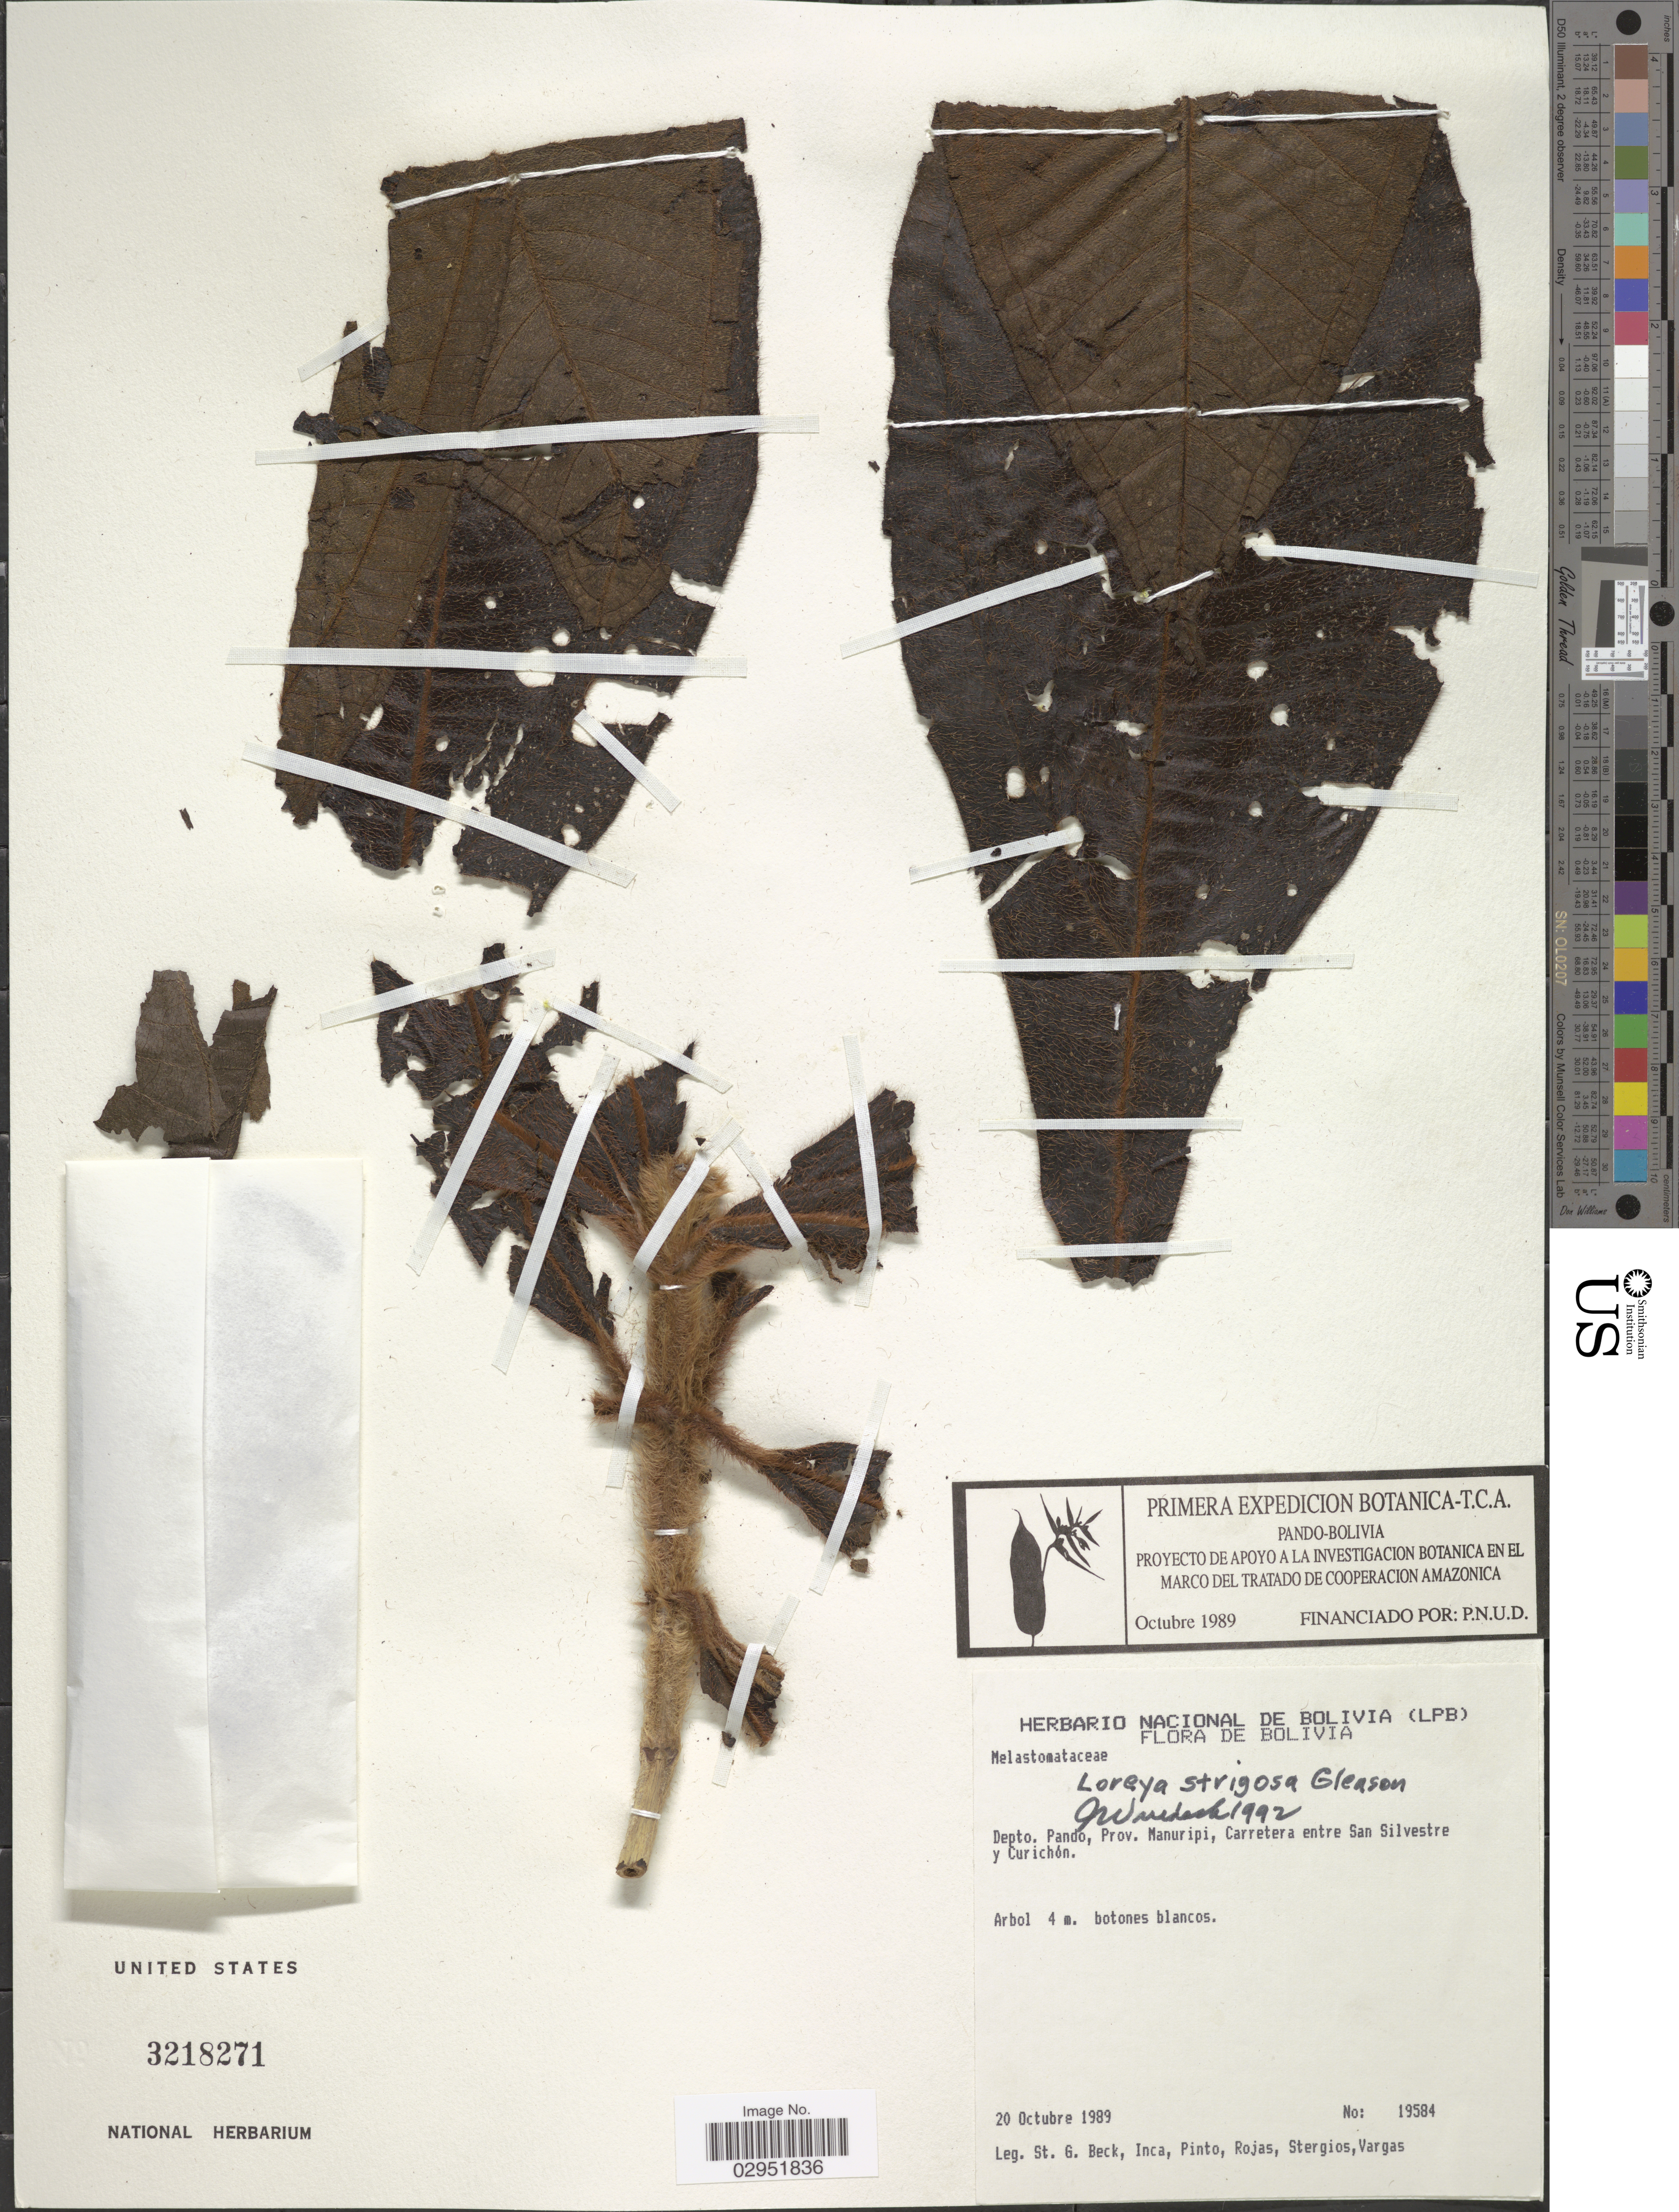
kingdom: Plantae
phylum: Tracheophyta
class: Magnoliopsida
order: Myrtales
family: Melastomataceae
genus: Bellucia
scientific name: Bellucia strigosa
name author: (Gleason) Penneys et al.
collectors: S. Beck, -. Inca, Pinto, --, Rojas, -- & et al.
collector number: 19584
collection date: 1989-10-20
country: Bolivia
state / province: Pando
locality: Depto. Pando, Prov. Manuripi, Carretera entre San Silvestre y Curichón.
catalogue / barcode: US 3218271